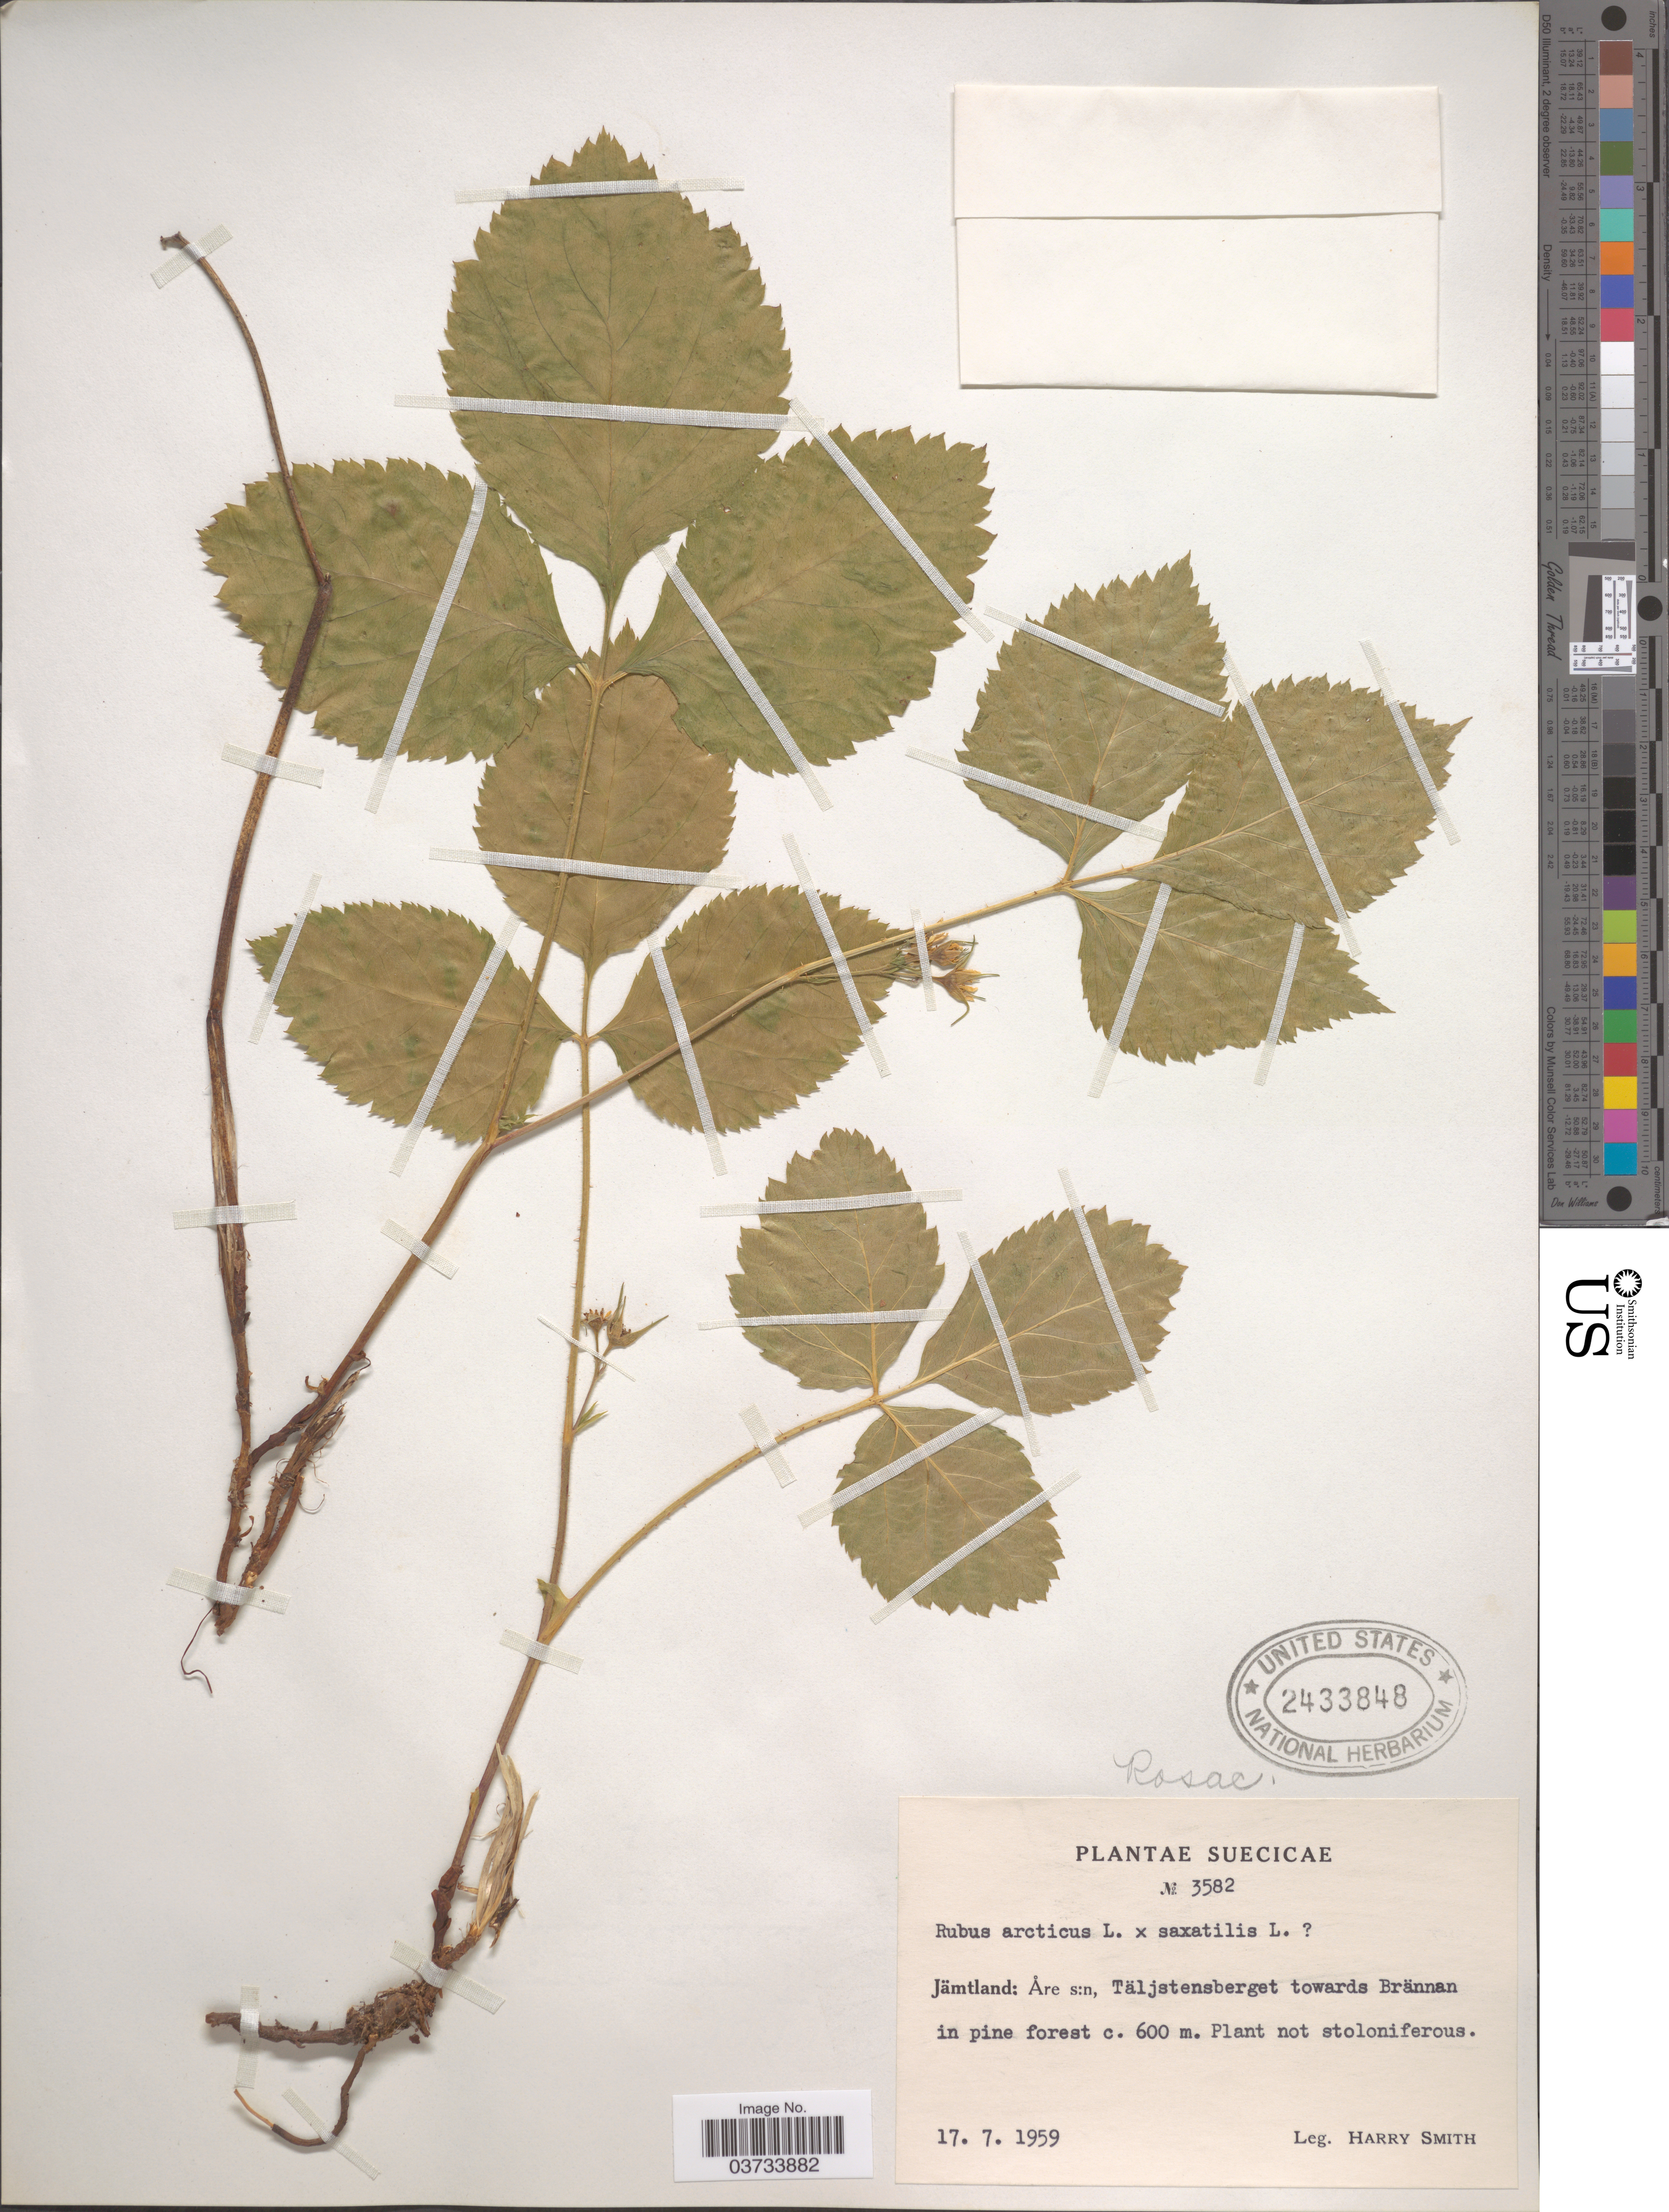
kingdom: Plantae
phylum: Tracheophyta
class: Magnoliopsida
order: Rosales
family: Rosaceae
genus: Rubus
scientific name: Rubus arcticus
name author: L.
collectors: H. Smith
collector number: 3582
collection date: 1959-07-17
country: Sweden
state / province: Jämtland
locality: Suecicae. Jämtland: Åre s:n, Täljstensberget toward Brännan in pine forest.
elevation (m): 600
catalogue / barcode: US 2433848